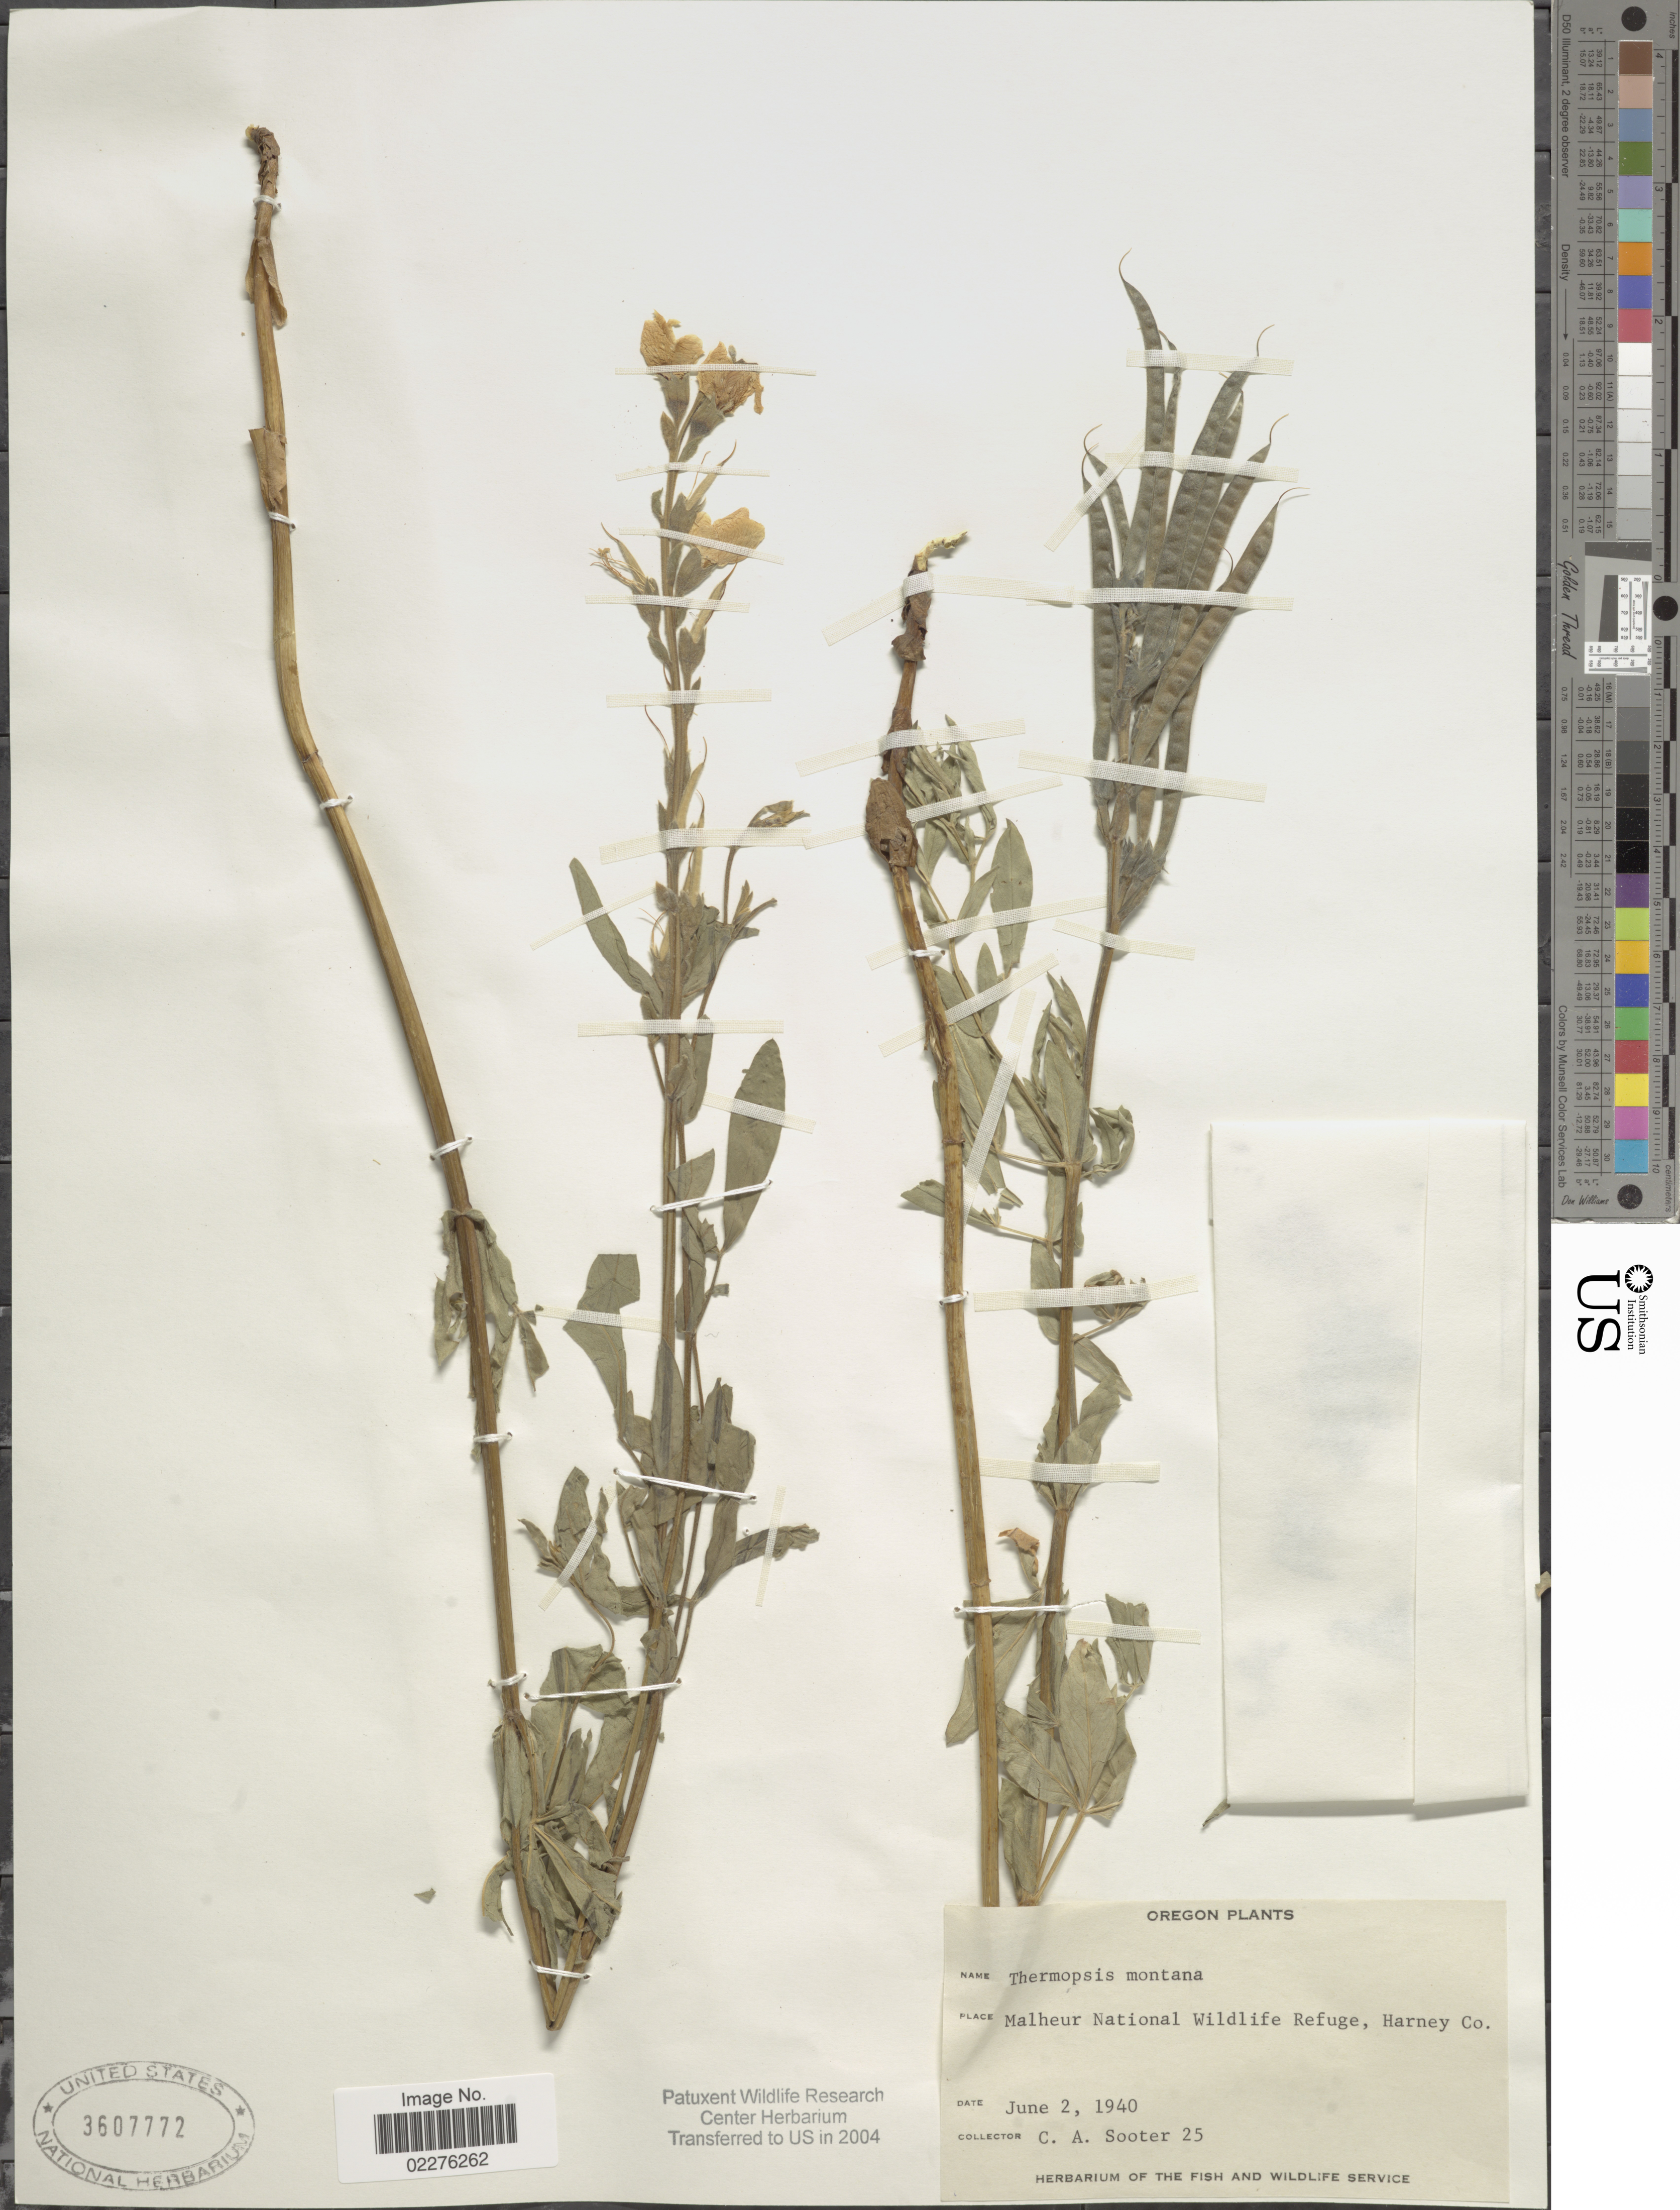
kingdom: Plantae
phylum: Tracheophyta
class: Magnoliopsida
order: Fabales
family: Fabaceae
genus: Thermopsis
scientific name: Thermopsis montana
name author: Nutt.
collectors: C. Sooter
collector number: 25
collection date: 1940-06-02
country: United States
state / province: Oregon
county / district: Harney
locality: Malheur National Wildlife Refuge, Harney Co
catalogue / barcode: US 3607772